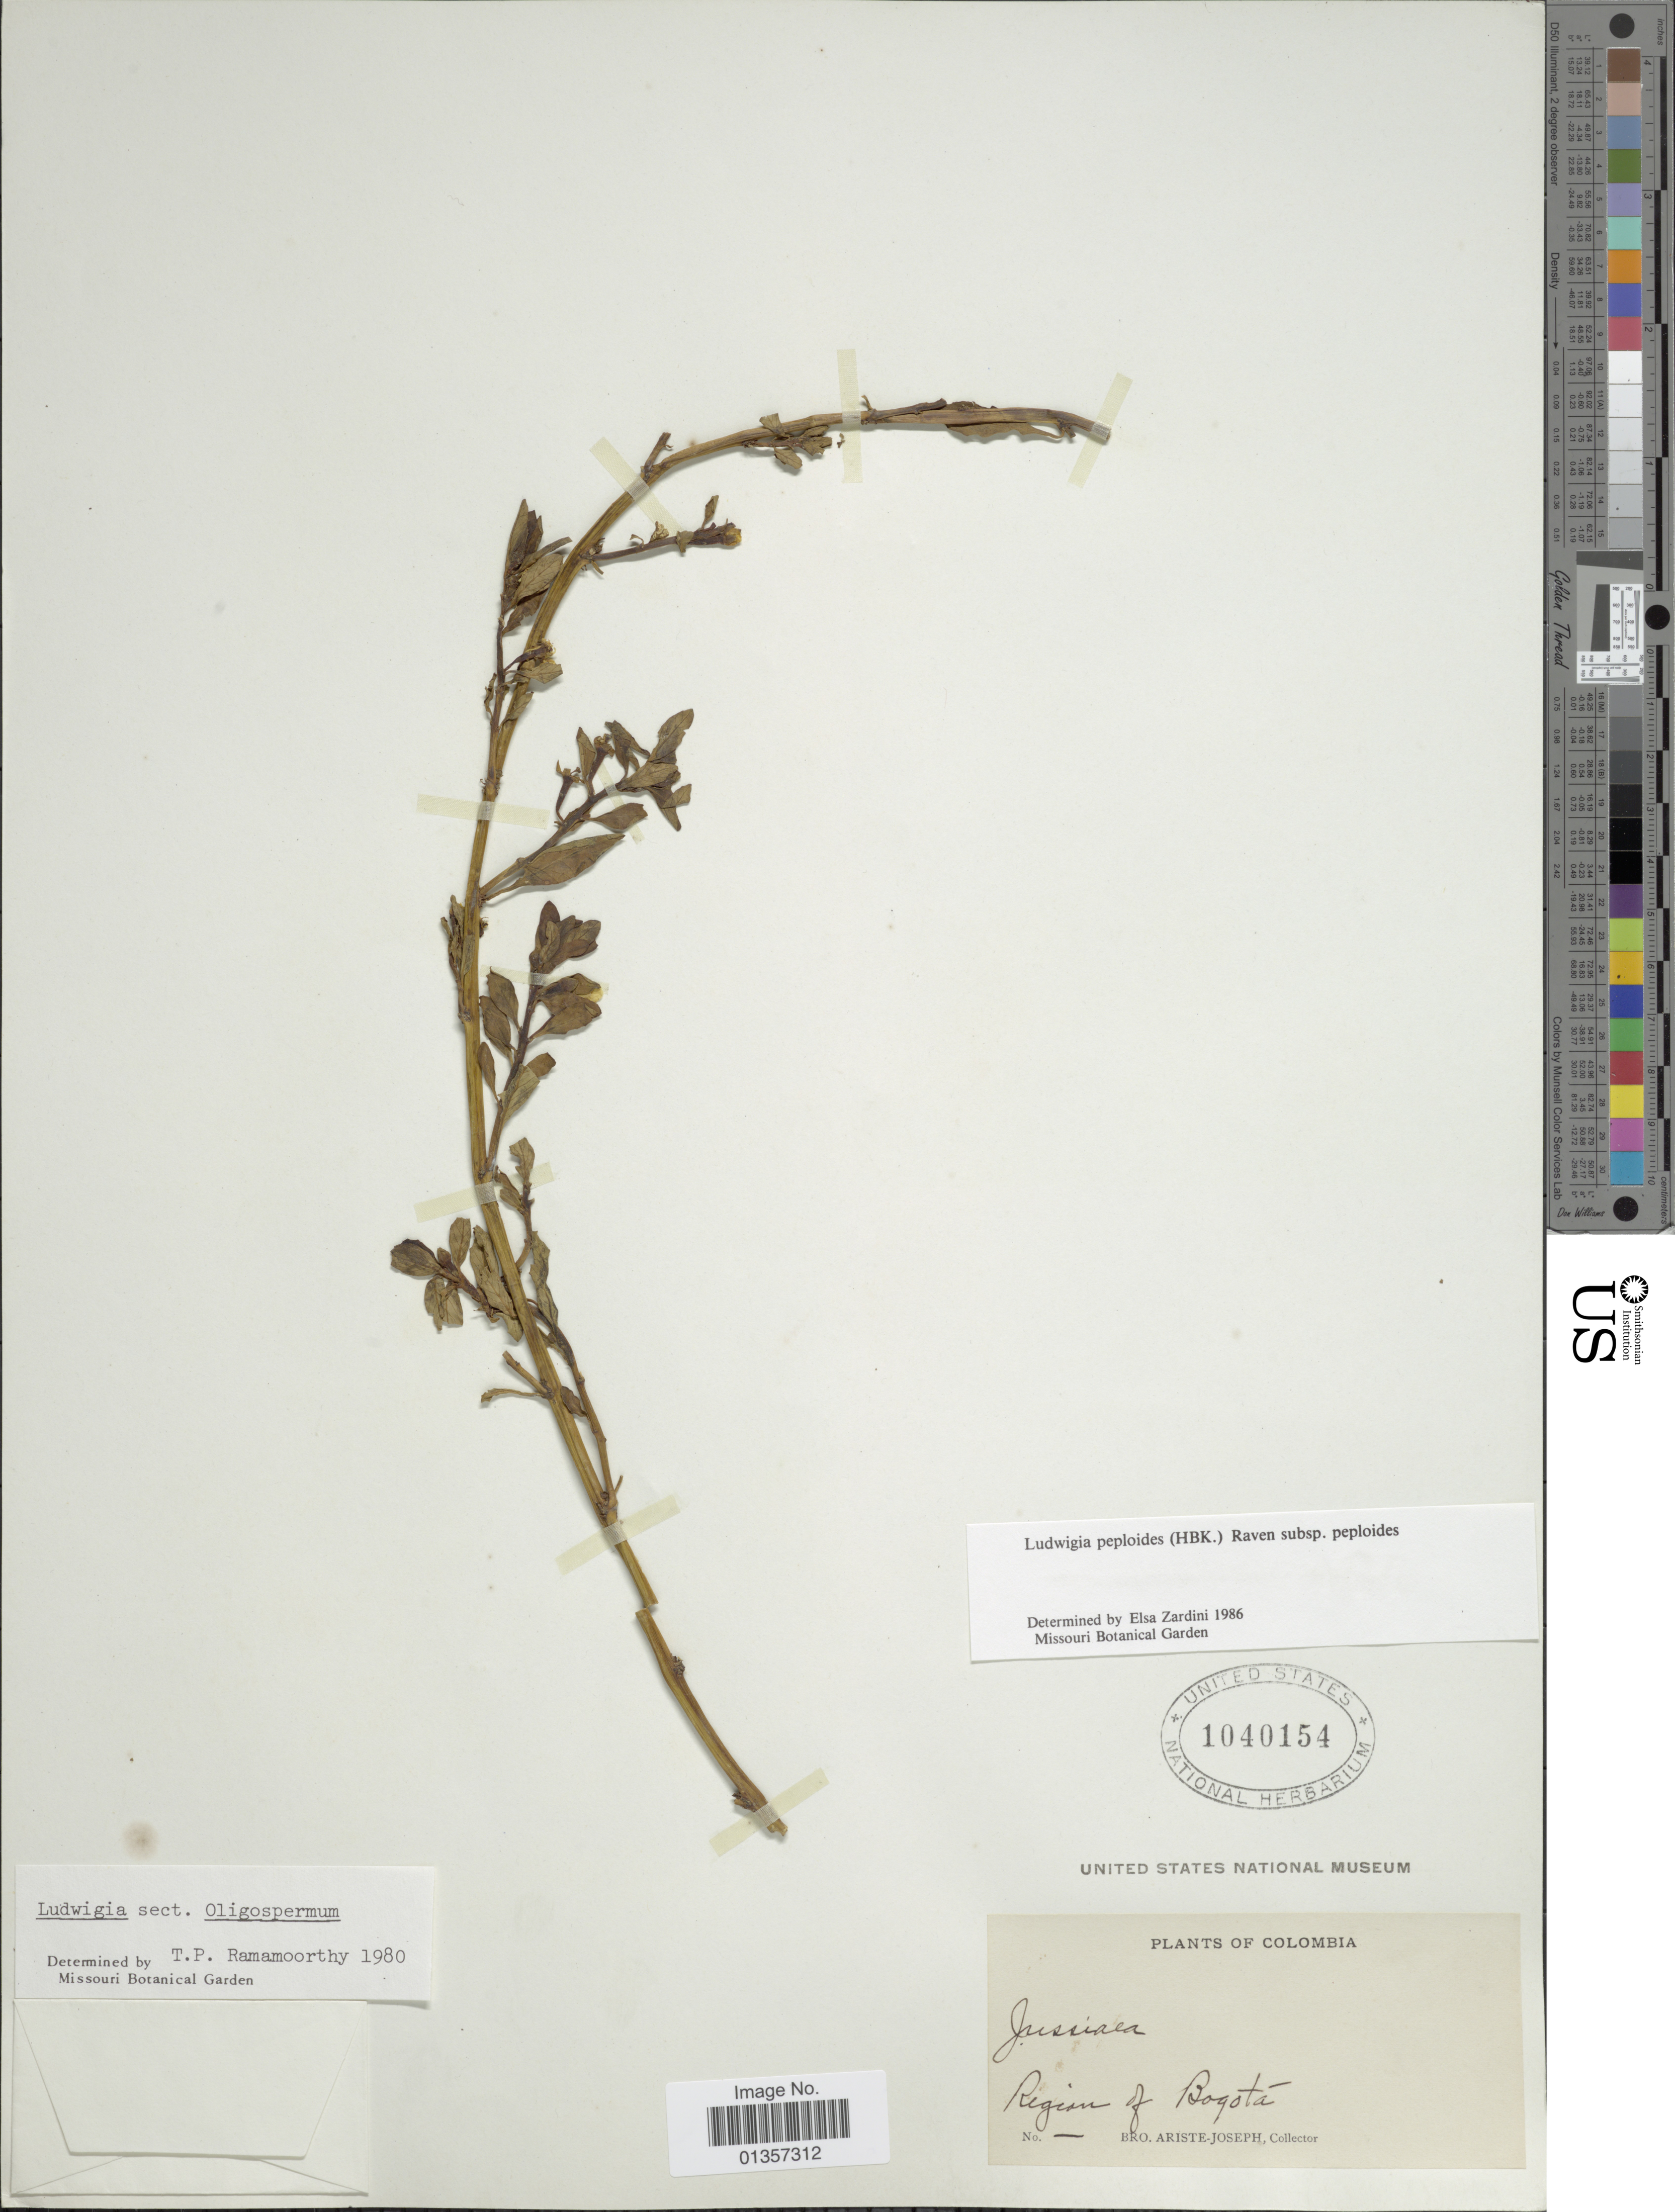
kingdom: Plantae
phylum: Tracheophyta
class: Magnoliopsida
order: Myrtales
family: Onagraceae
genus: Ludwigia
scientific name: Ludwigia peploides subsp. peploides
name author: (Kunth) P.H. Raven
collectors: Bro. Ariste-Joseph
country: Colombia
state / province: Bogota D.C.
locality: Region of Bogotá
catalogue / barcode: US 1040154